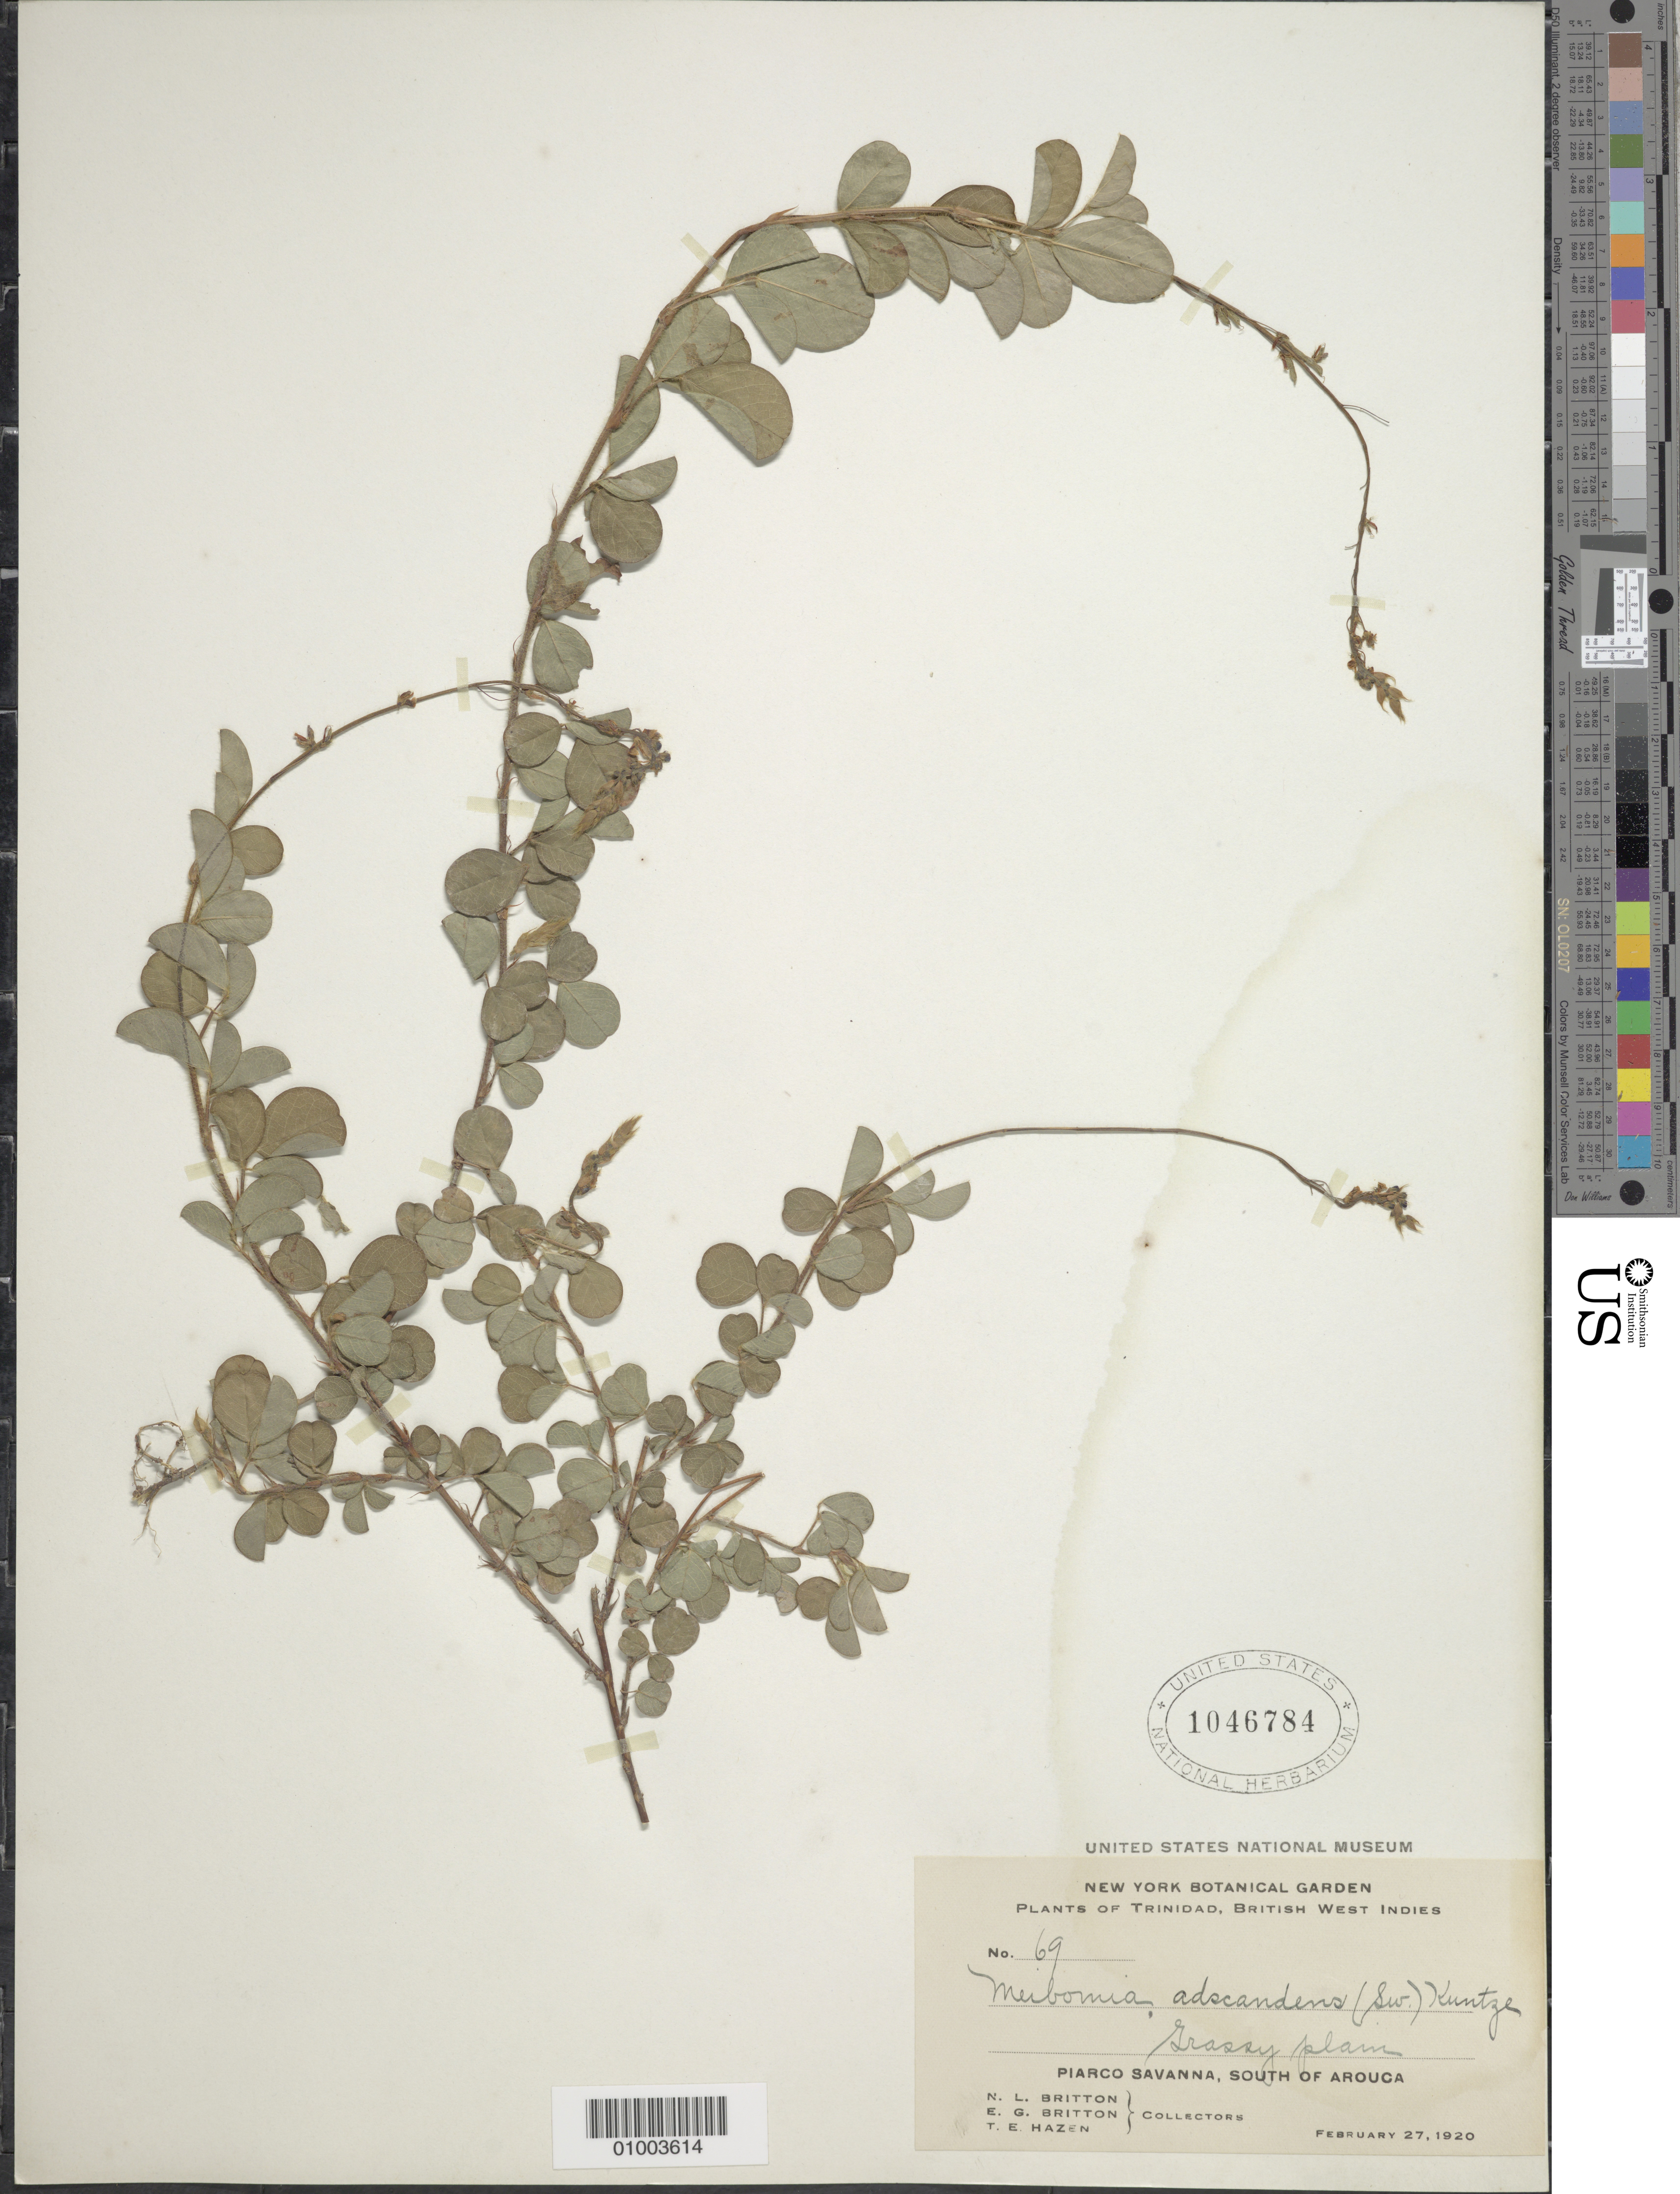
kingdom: Plantae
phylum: Tracheophyta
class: Magnoliopsida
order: Fabales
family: Fabaceae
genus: Grona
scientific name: Grona adscendens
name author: (Sw.) H. Ohashi & K. Ohashi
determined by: Strong, Mark T., (BOT), Smithsonian Institution - National Museum of Natural History (UNITED STATES)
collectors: N. Britton, E. G. Britton & T. E. Hazen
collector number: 69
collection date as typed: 27 Feb 1920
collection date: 1920-02-27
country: Trinidad and Tobago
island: Trinidad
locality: Piarco Savanna, south of arouca. Grassy plain.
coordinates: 0 N, 0 E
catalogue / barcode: US 1046784